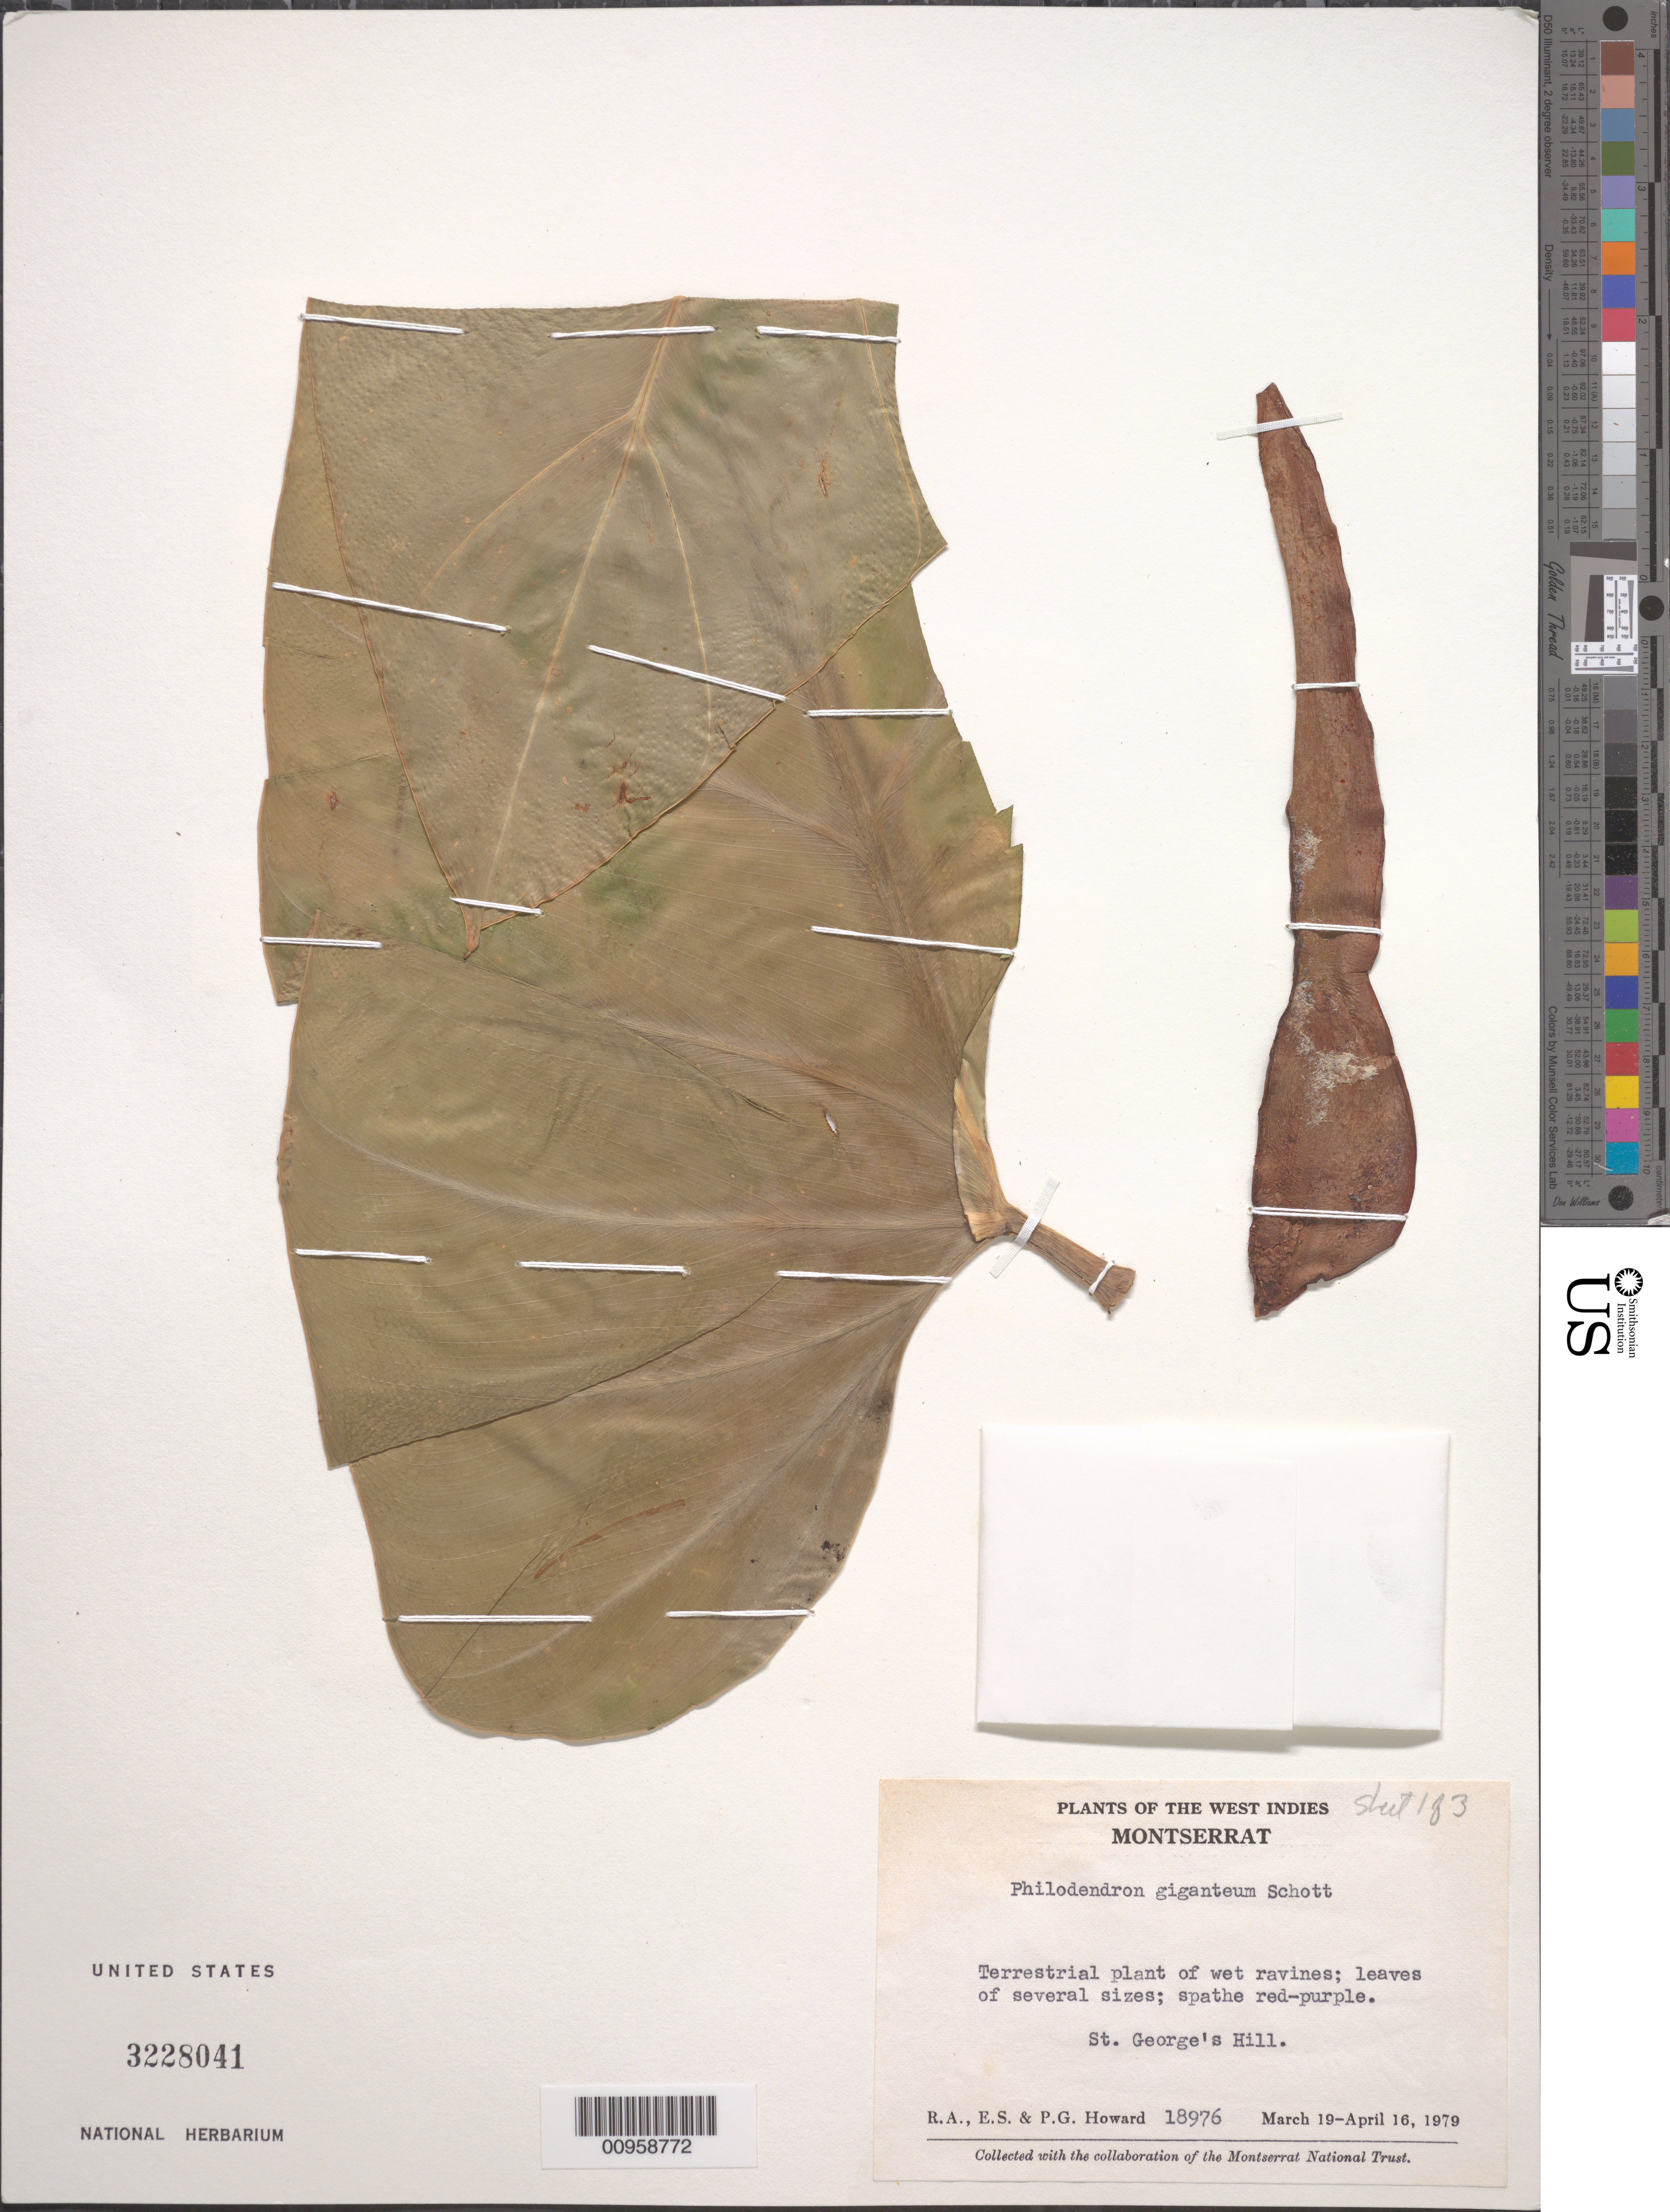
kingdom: Plantae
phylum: Tracheophyta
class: Liliopsida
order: Alismatales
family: Araceae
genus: Philodendron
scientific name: Philodendron giganteum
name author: Schott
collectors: R. A. Howard, E. S. Howard & P. Howard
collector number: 18976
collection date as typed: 19 Mar 1979 to 16 Apr 1979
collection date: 1979-03-19/1979-04-16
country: Montserrat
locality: St george's hill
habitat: Wet ravines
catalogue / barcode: US 3228041